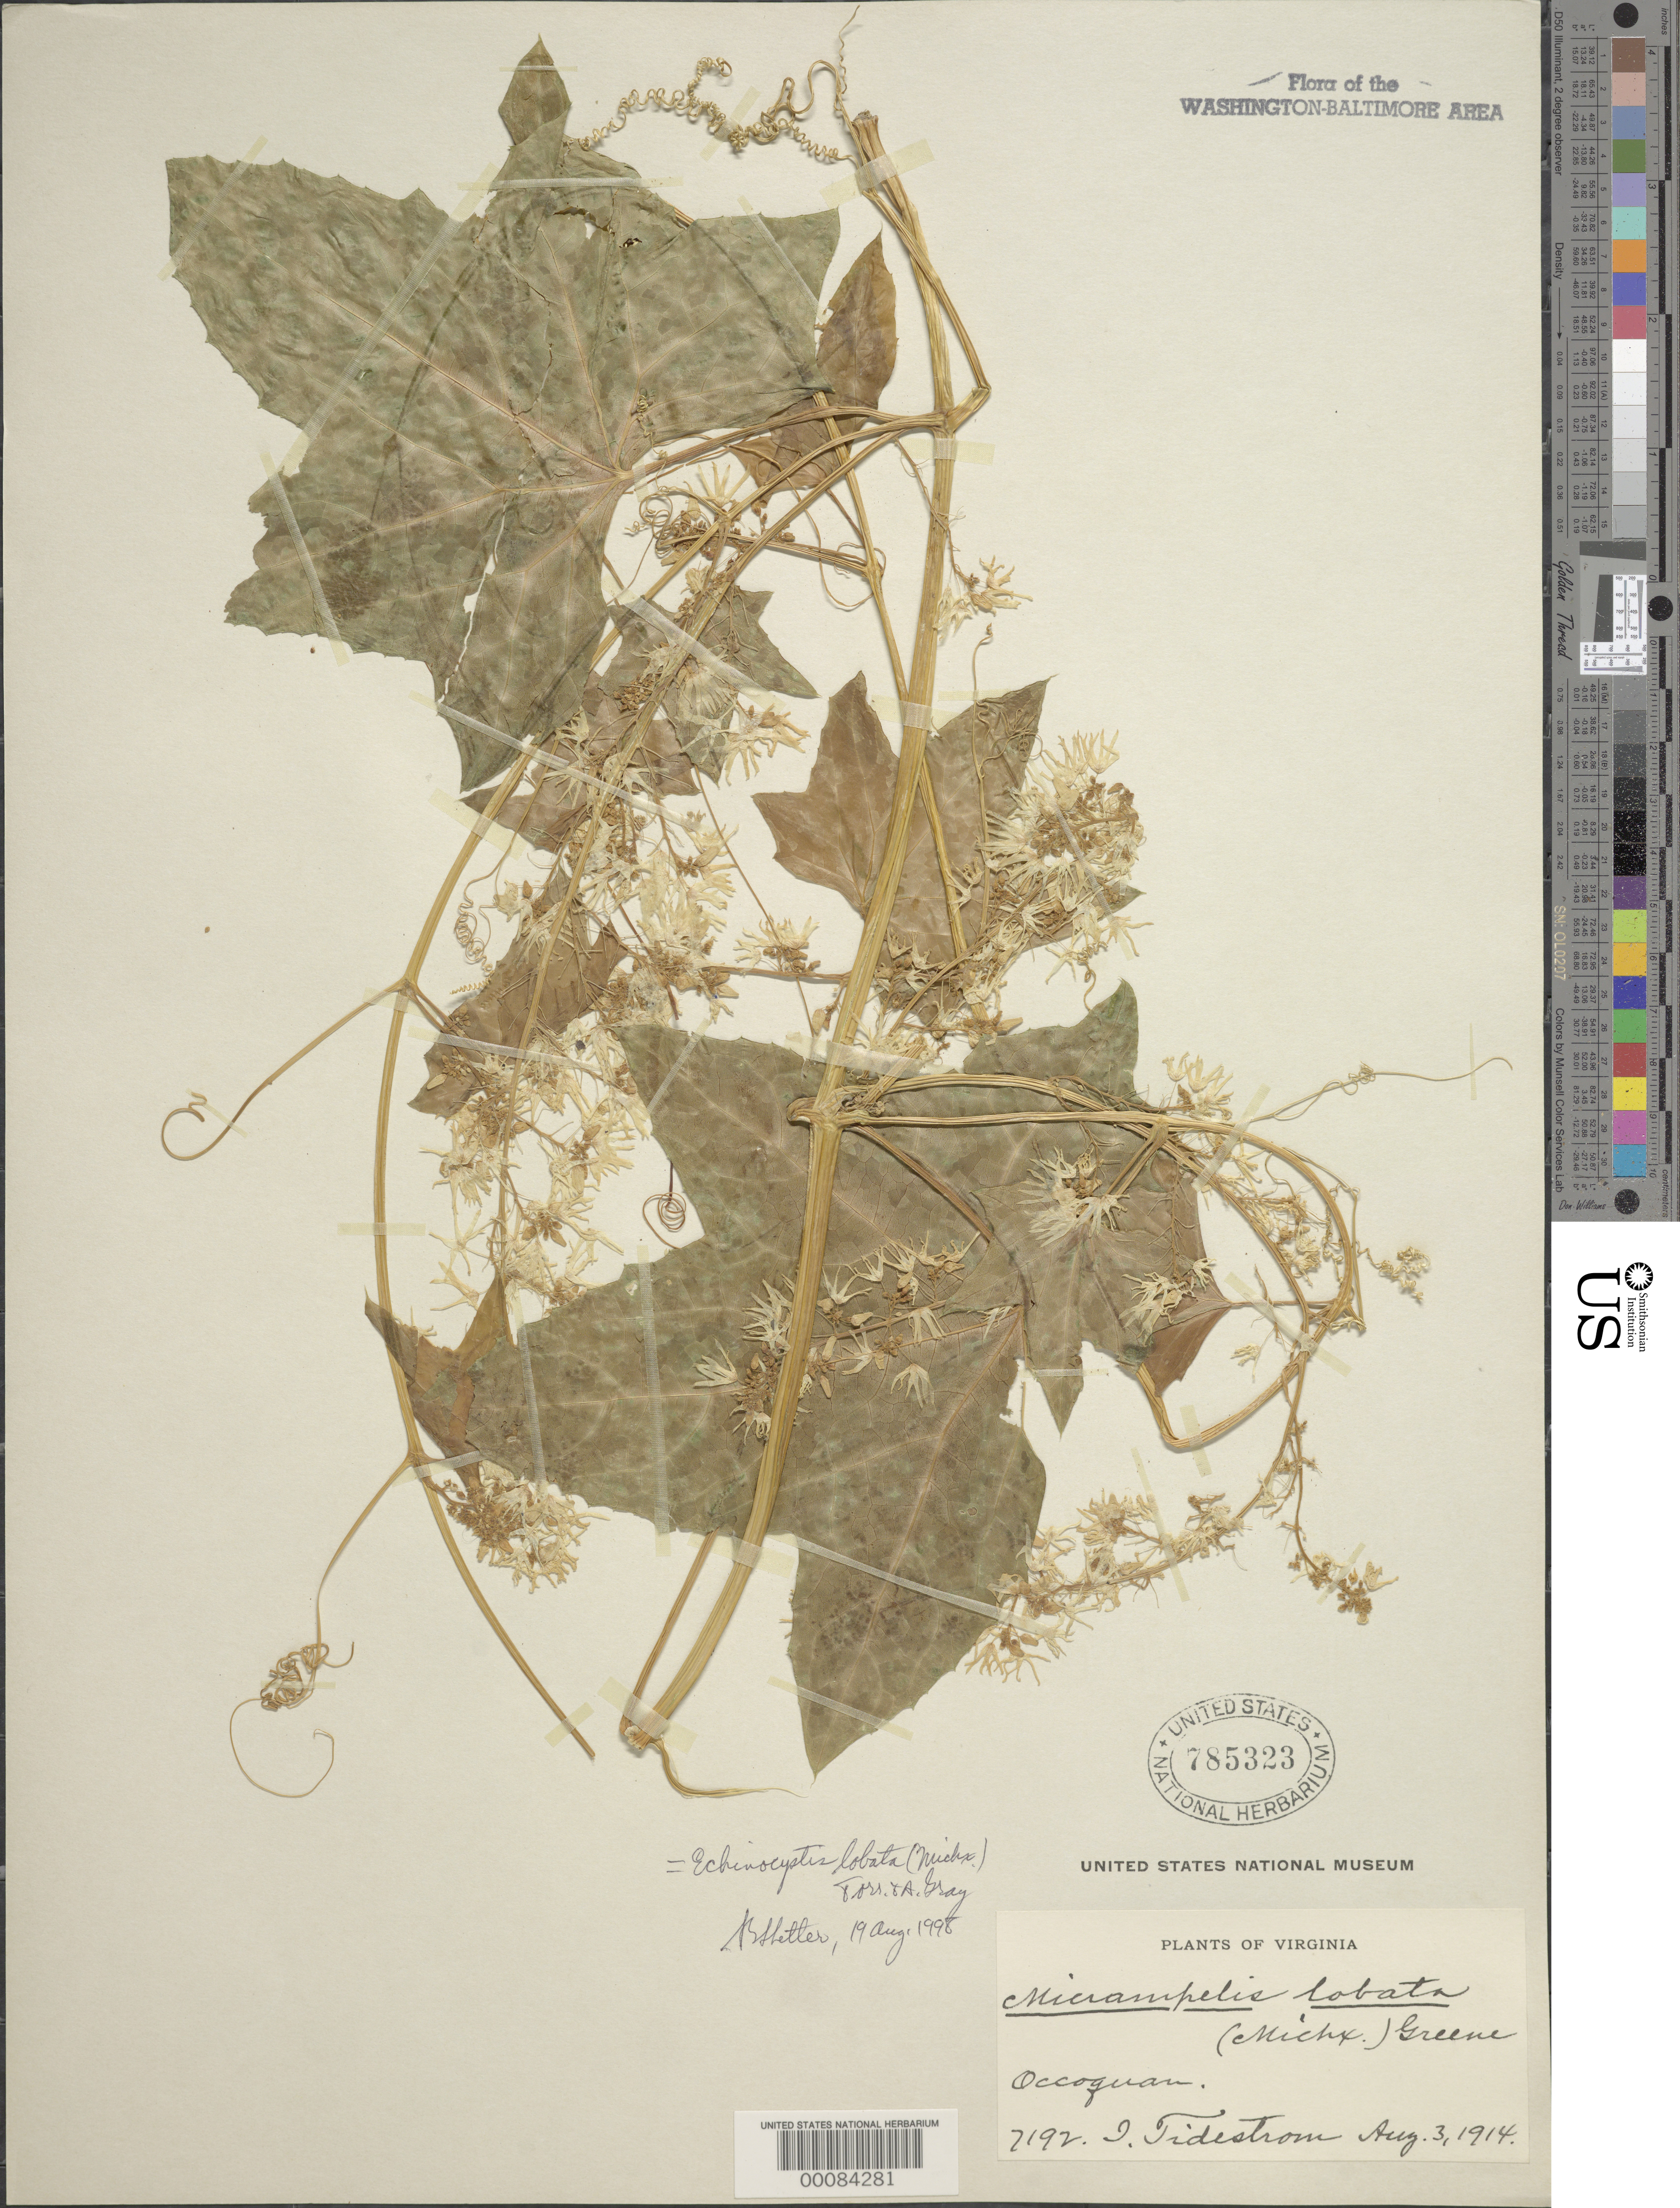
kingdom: Plantae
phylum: Tracheophyta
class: Magnoliopsida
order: Cucurbitales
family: Cucurbitaceae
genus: Echinocystis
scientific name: Echinocystis lobata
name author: (Michx.) Torr. & A. Gray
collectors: I. F. Tidestrom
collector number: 7192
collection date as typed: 03 Aug 1914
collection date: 1914-08-03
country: United States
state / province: Virginia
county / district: Prince William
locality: Occoquan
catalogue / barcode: US 785323